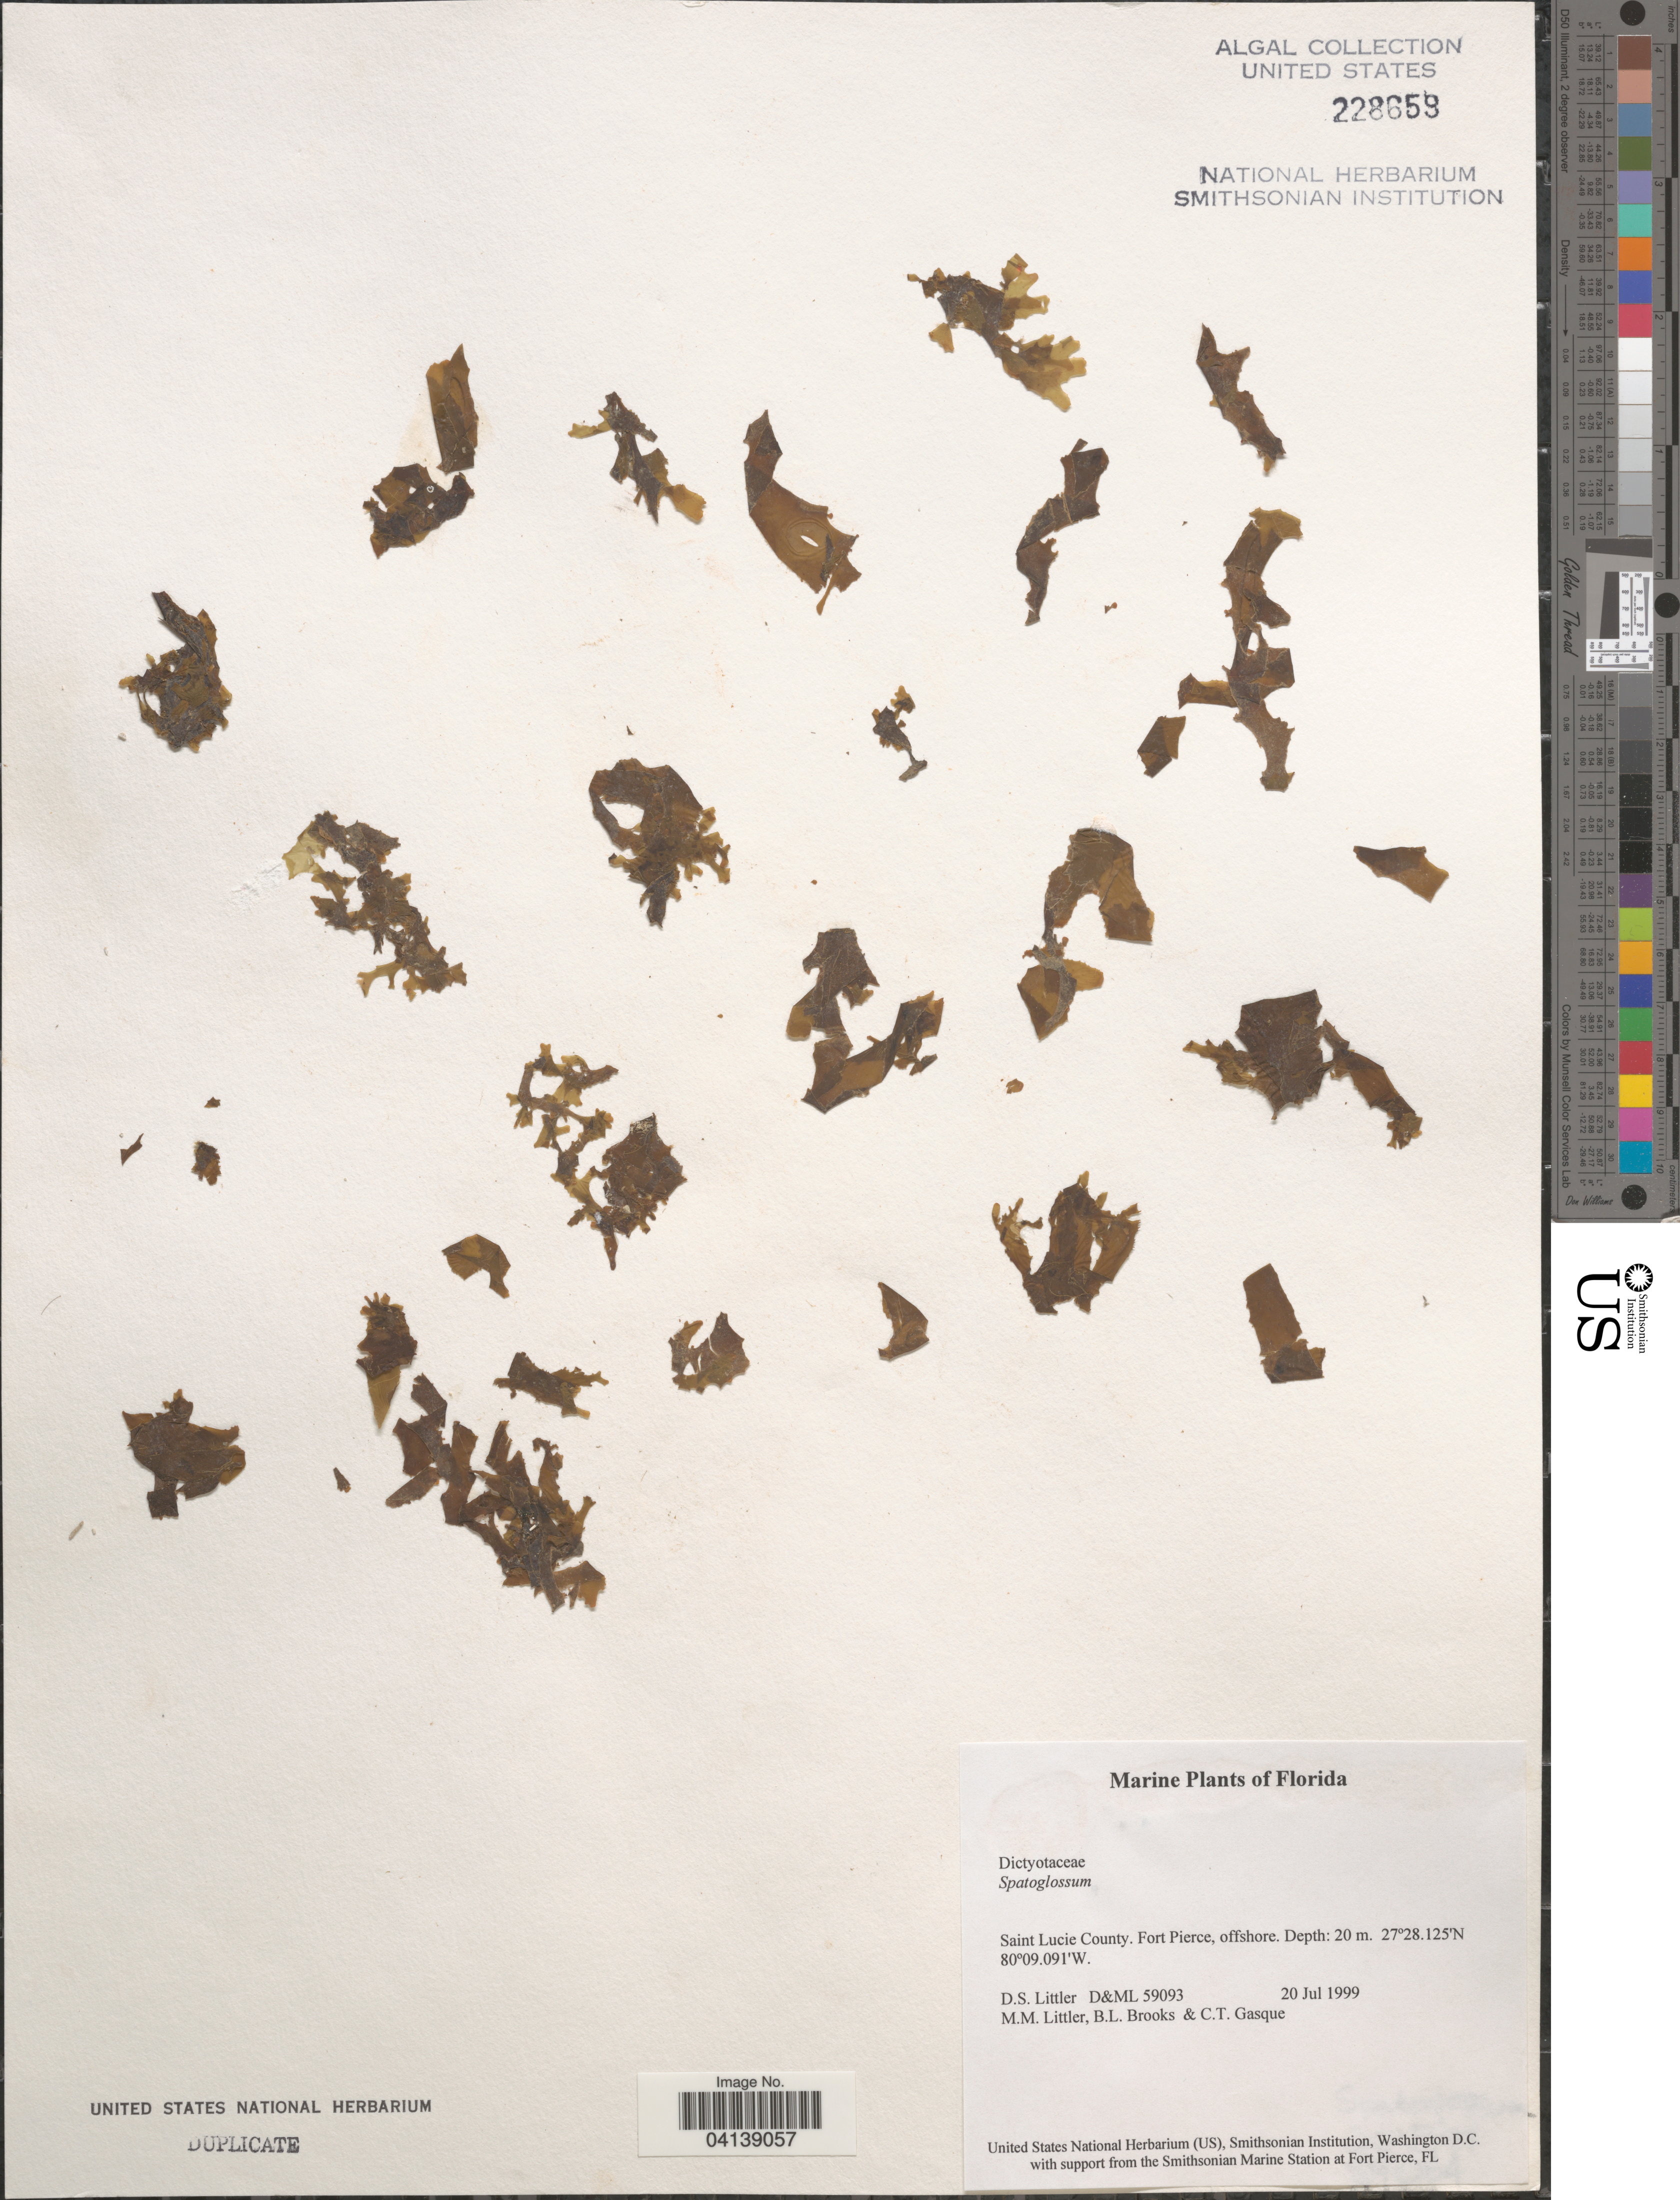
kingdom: Chromista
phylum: Ochrophyta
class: Phaeophyceae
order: Dictyotales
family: Dictyotaceae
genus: Spatoglossum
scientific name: Spatoglossum sp.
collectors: D. S. Littler, B. Brooks & C. Gasque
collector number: D&ML 59093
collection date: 1999-07-20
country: United States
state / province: Florida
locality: Saint Lucie County. Fort Pierce, offshore.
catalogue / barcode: US 228659